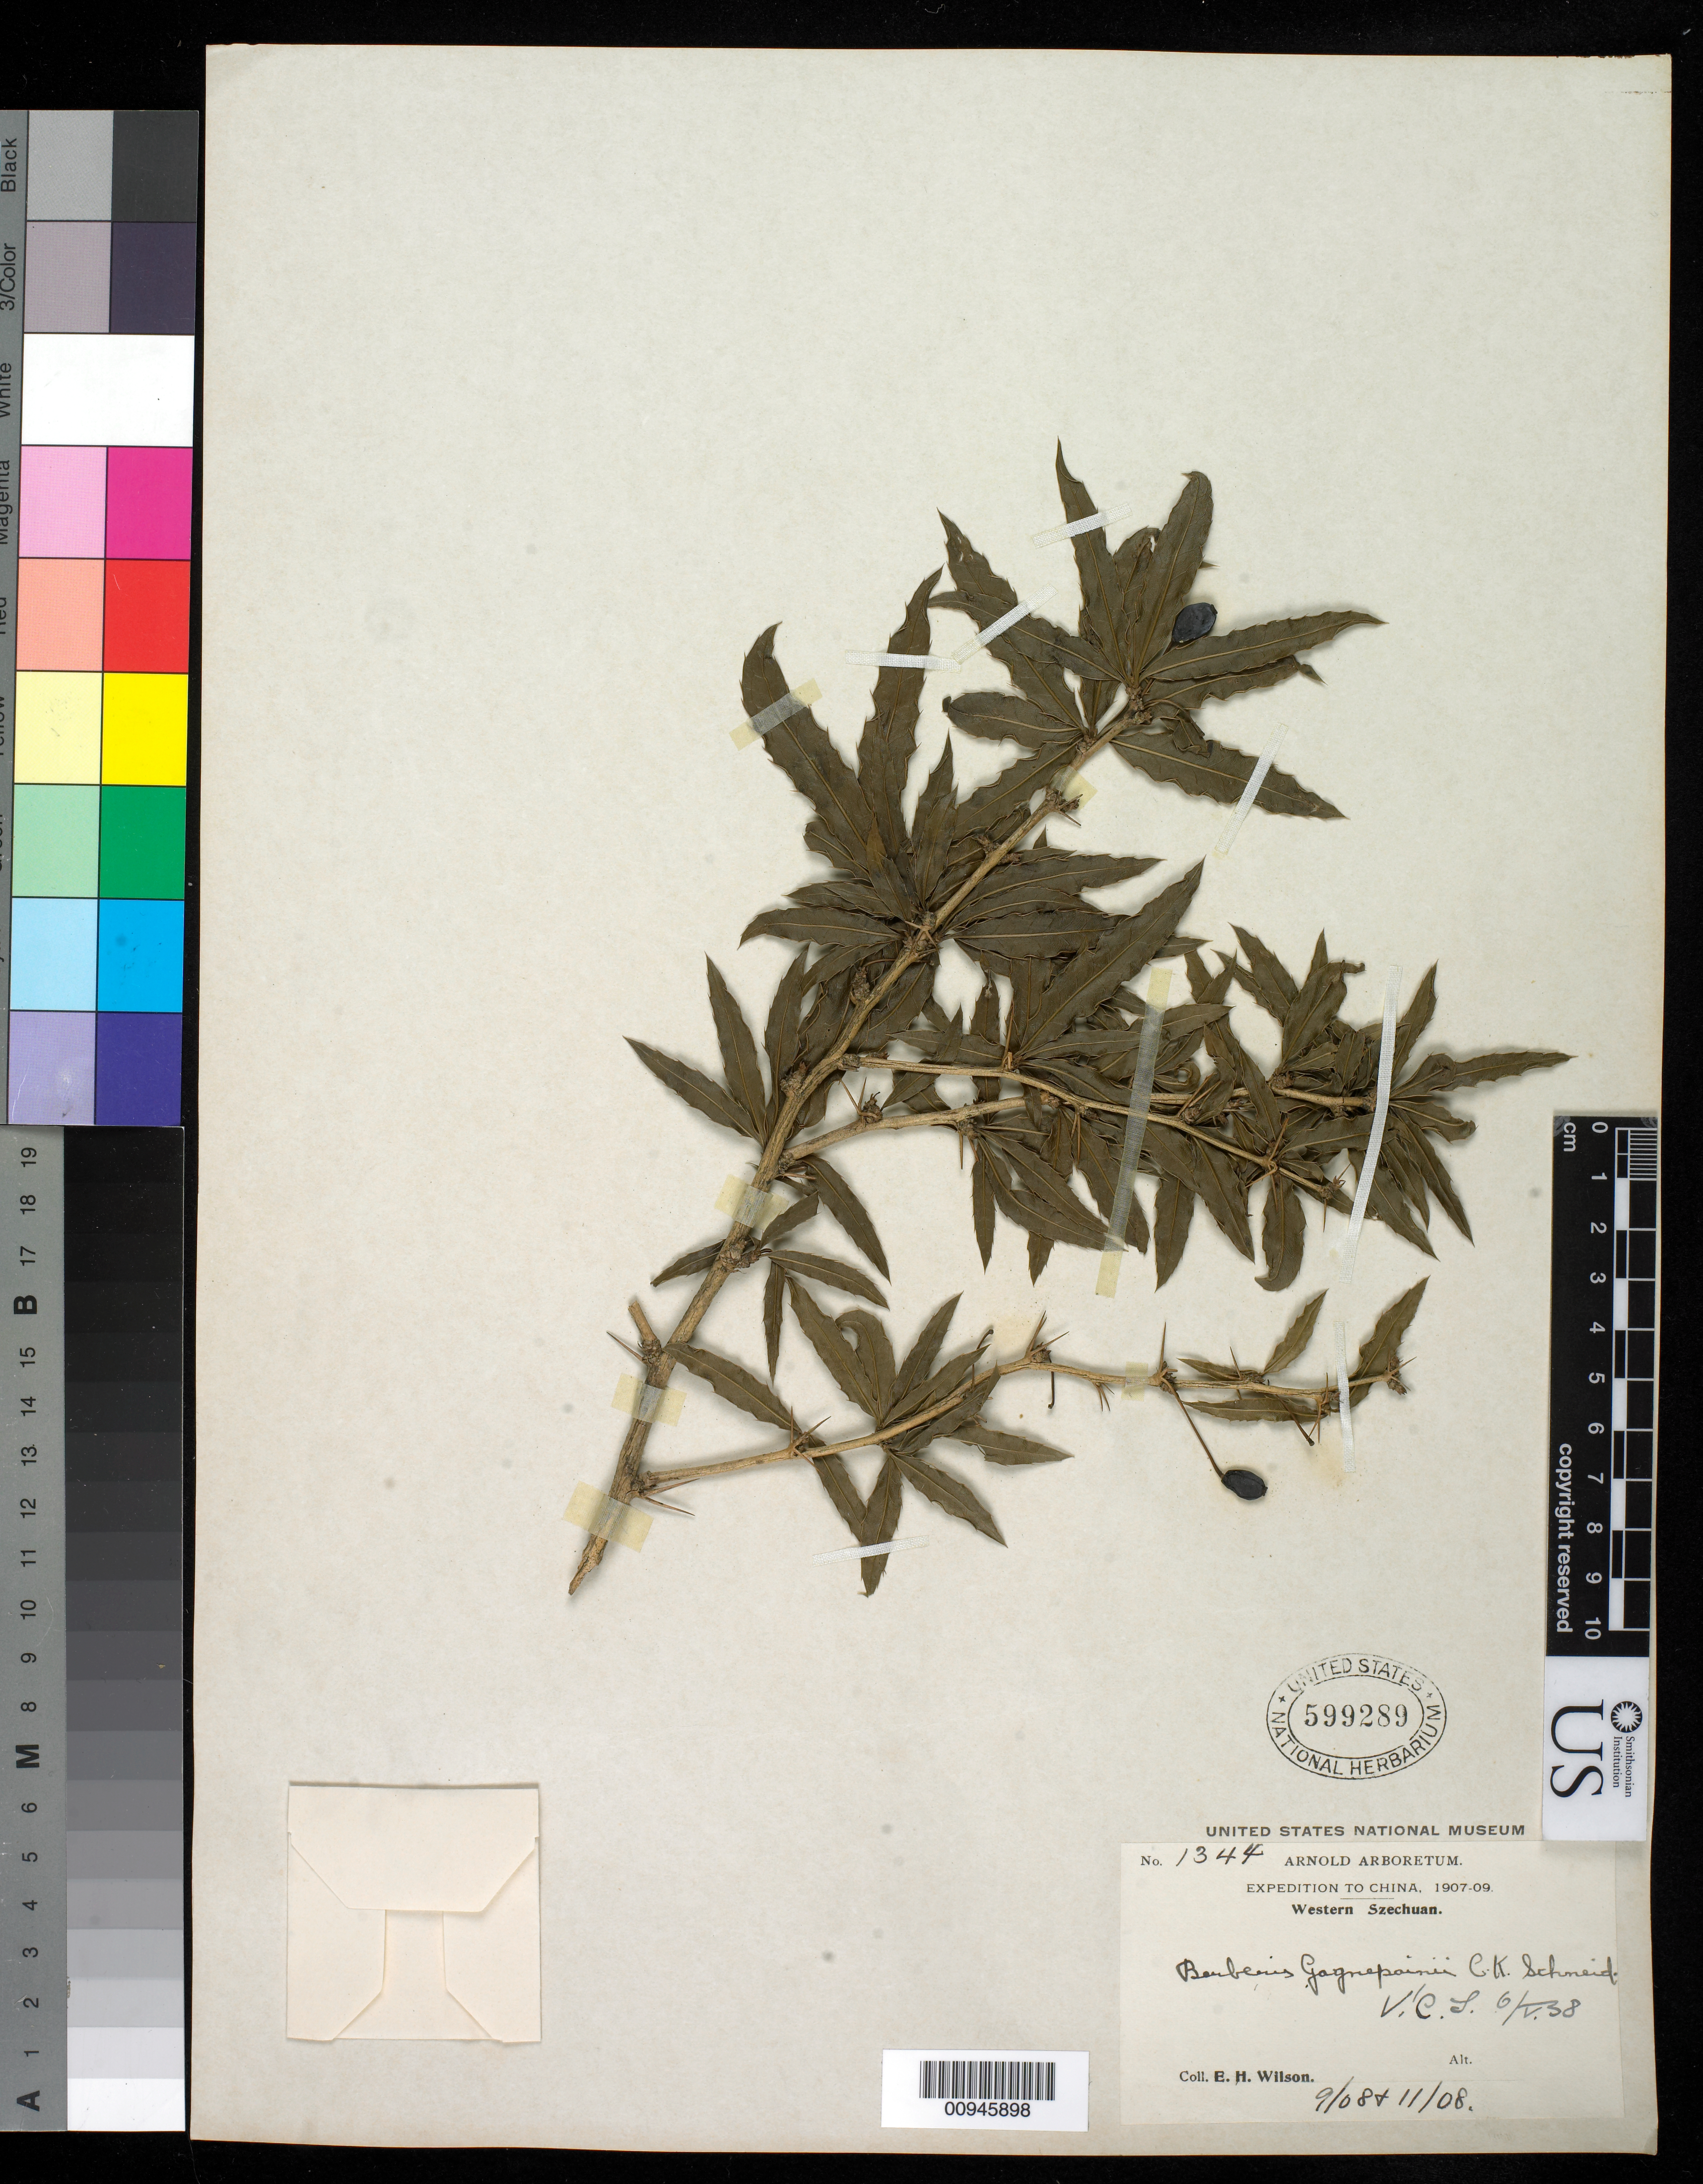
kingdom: Plantae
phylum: Tracheophyta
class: Magnoliopsida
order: Ranunculales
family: Berberidaceae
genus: Berberis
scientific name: Berberis gagnepainii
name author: C.K. Schneid.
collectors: E. H. Wilson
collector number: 1344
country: China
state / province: Sichuan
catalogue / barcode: US 599289